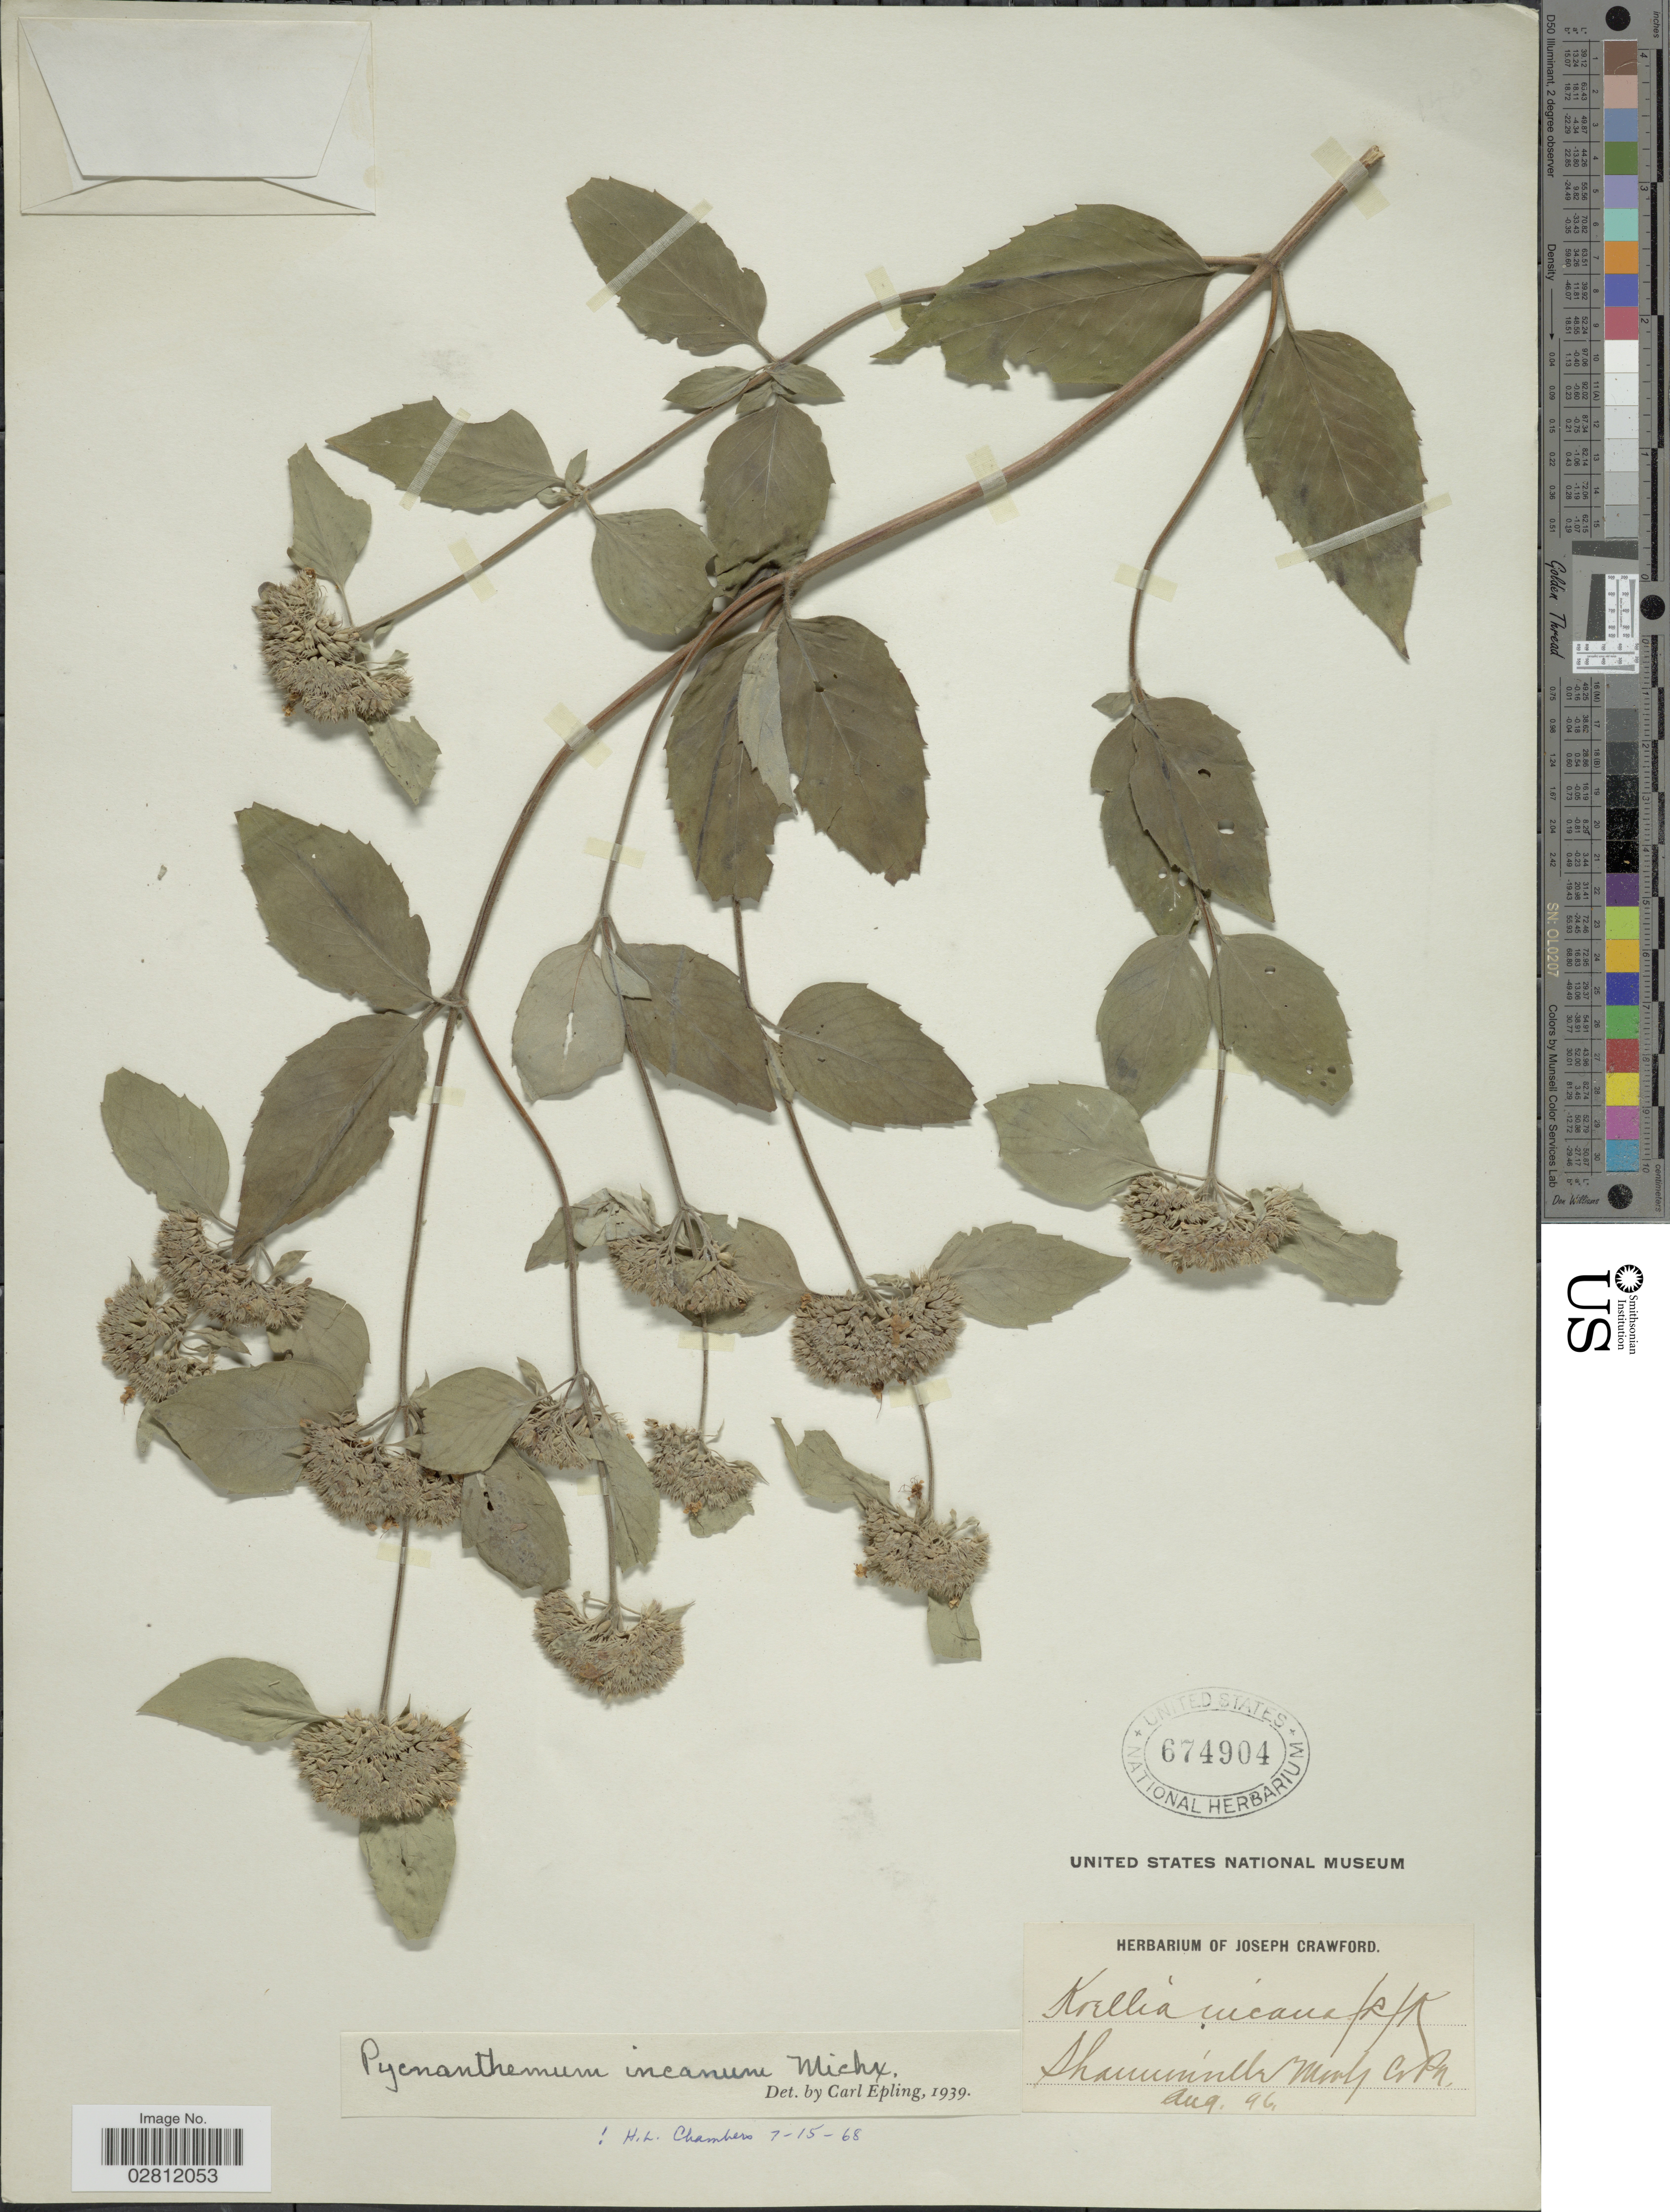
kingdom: Plantae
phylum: Tracheophyta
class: Magnoliopsida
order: Lamiales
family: Lamiaceae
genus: Pycnanthemum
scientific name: Pycnanthemum incanum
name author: (L.) Michx.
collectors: ex herb. Joseph Crawford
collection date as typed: Transcribed d/m/y: /8/96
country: United States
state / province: Pennsylvania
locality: Shannonville Monty Co Pa.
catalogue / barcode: US 674904